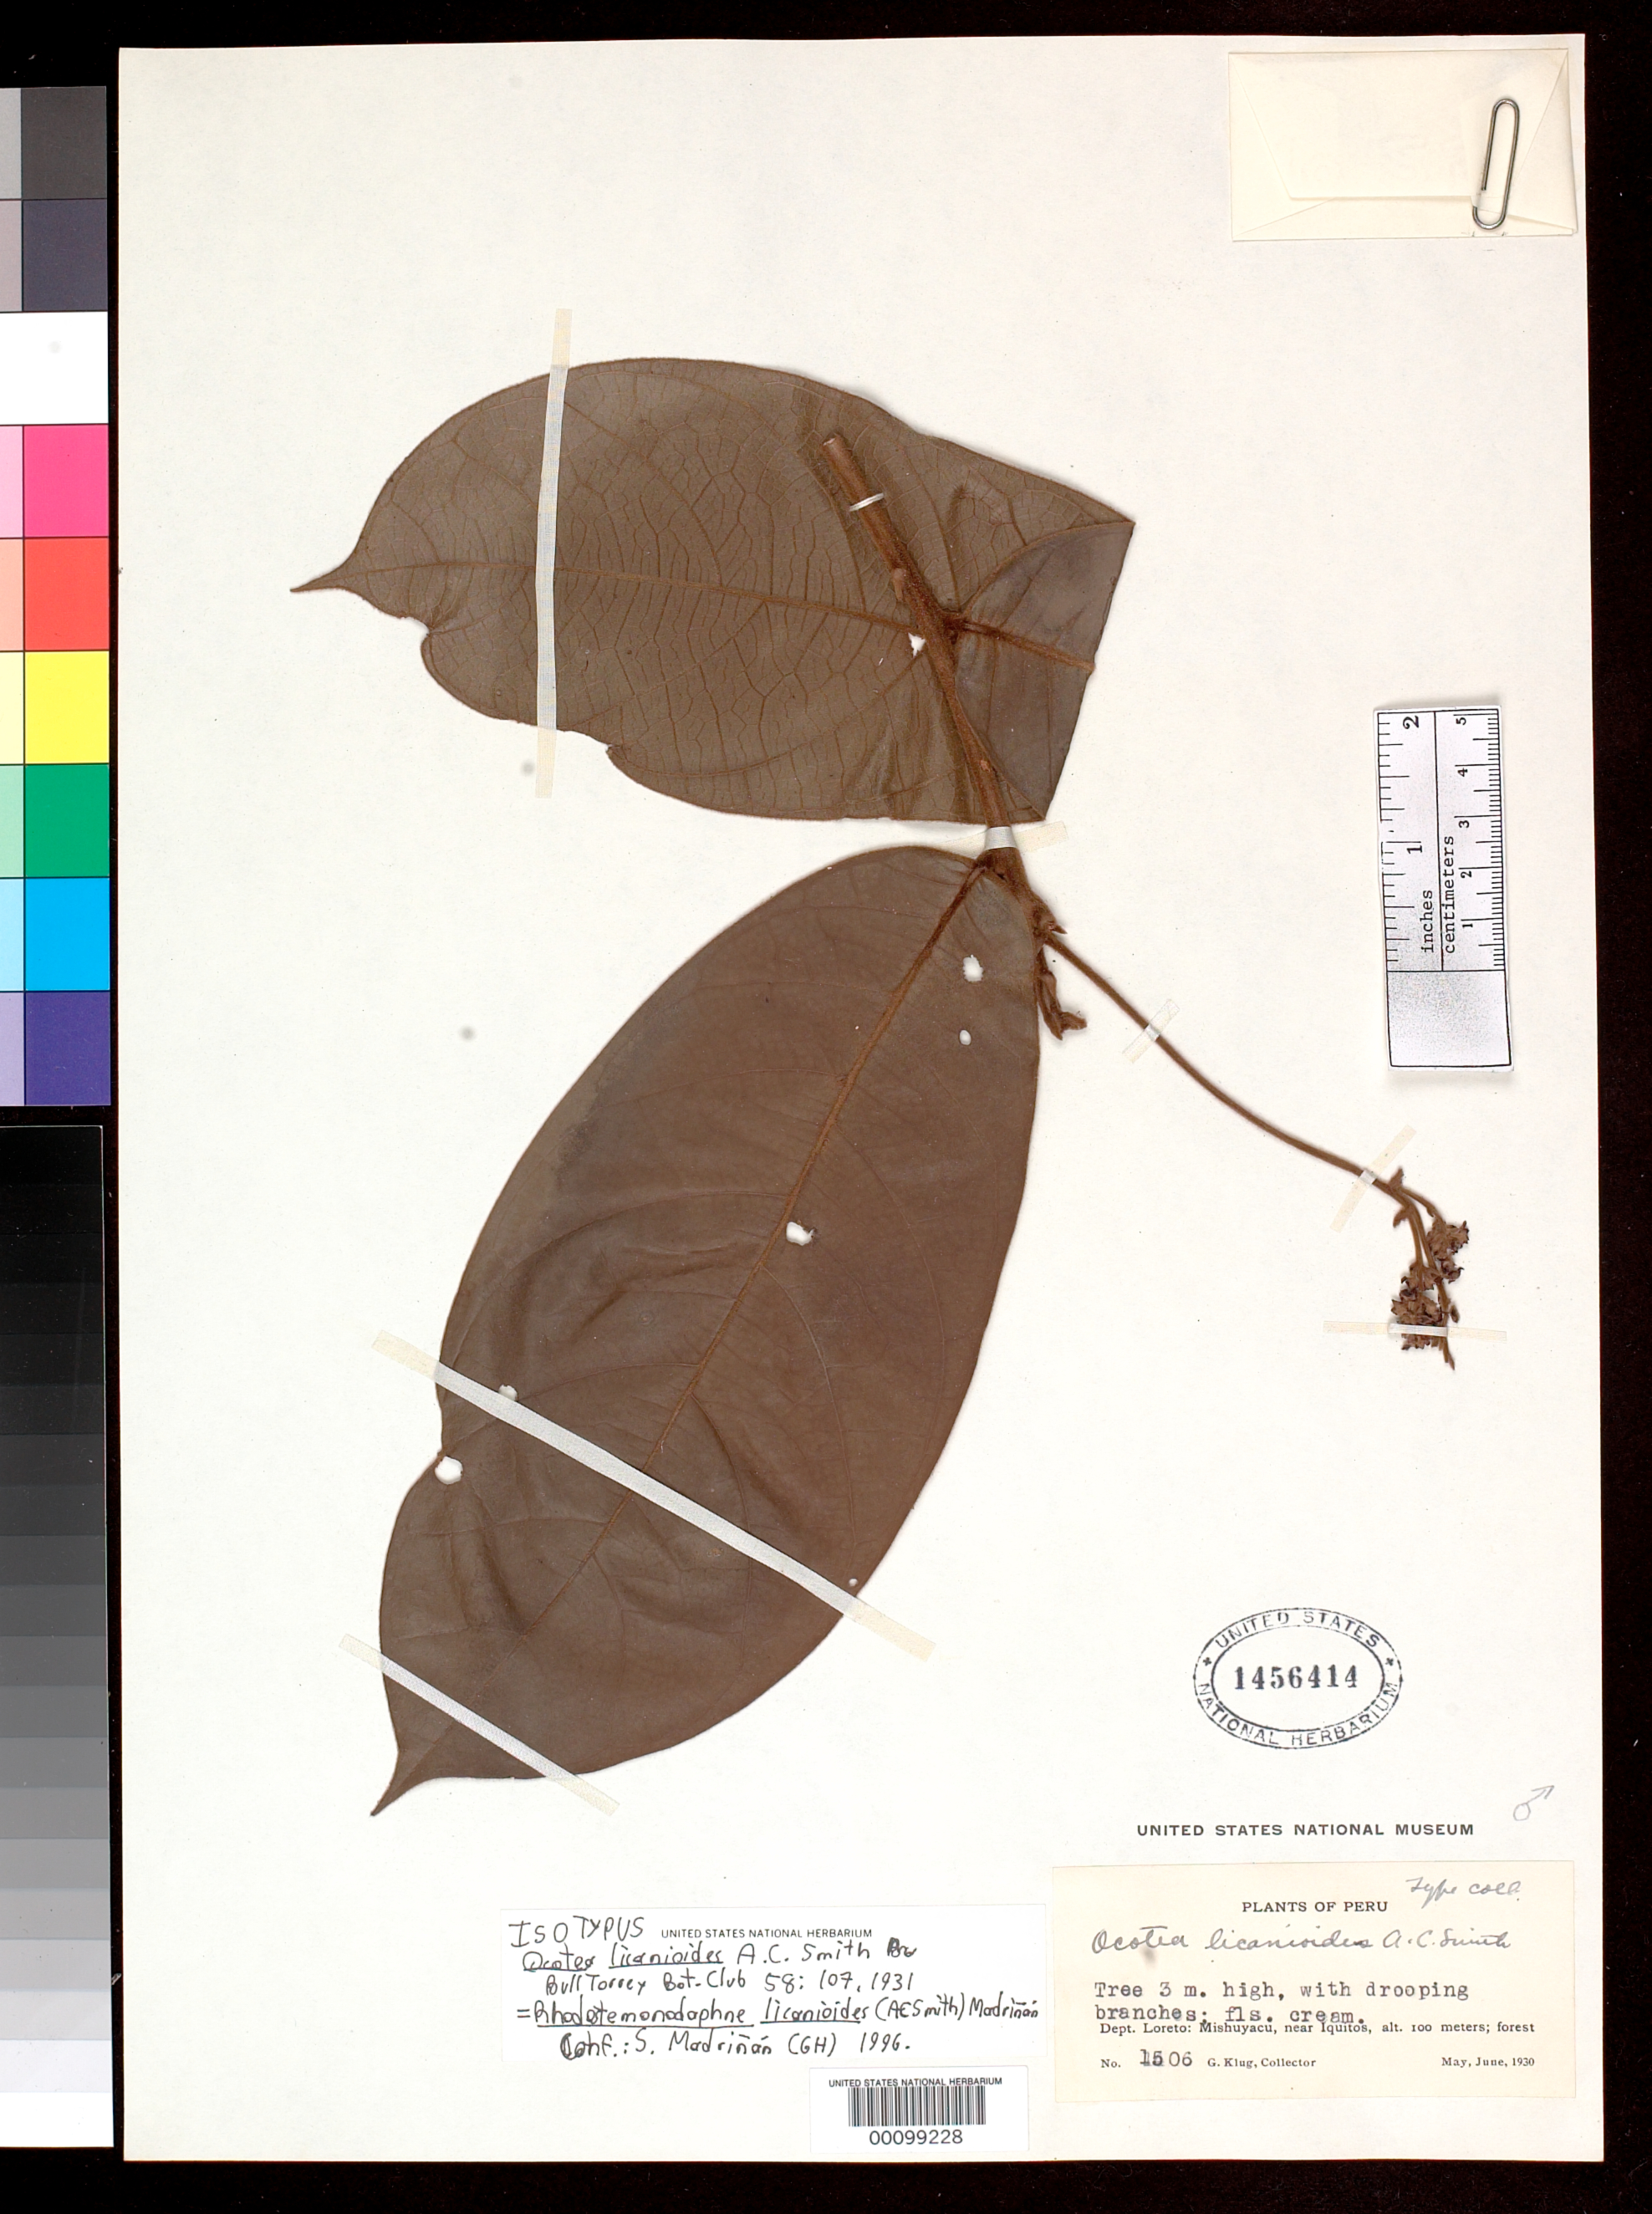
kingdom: Plantae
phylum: Tracheophyta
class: Magnoliopsida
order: Laurales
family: Lauraceae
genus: Ocotea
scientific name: Ocotea licanioides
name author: A.C. Sm.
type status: Isotype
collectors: G. Klug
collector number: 1506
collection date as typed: May 1930 to -- Jun 1930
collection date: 1930-05/1930-06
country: Peru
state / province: Loreto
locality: Mishuyacu, near Iquitos.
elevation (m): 100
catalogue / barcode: US 1456414